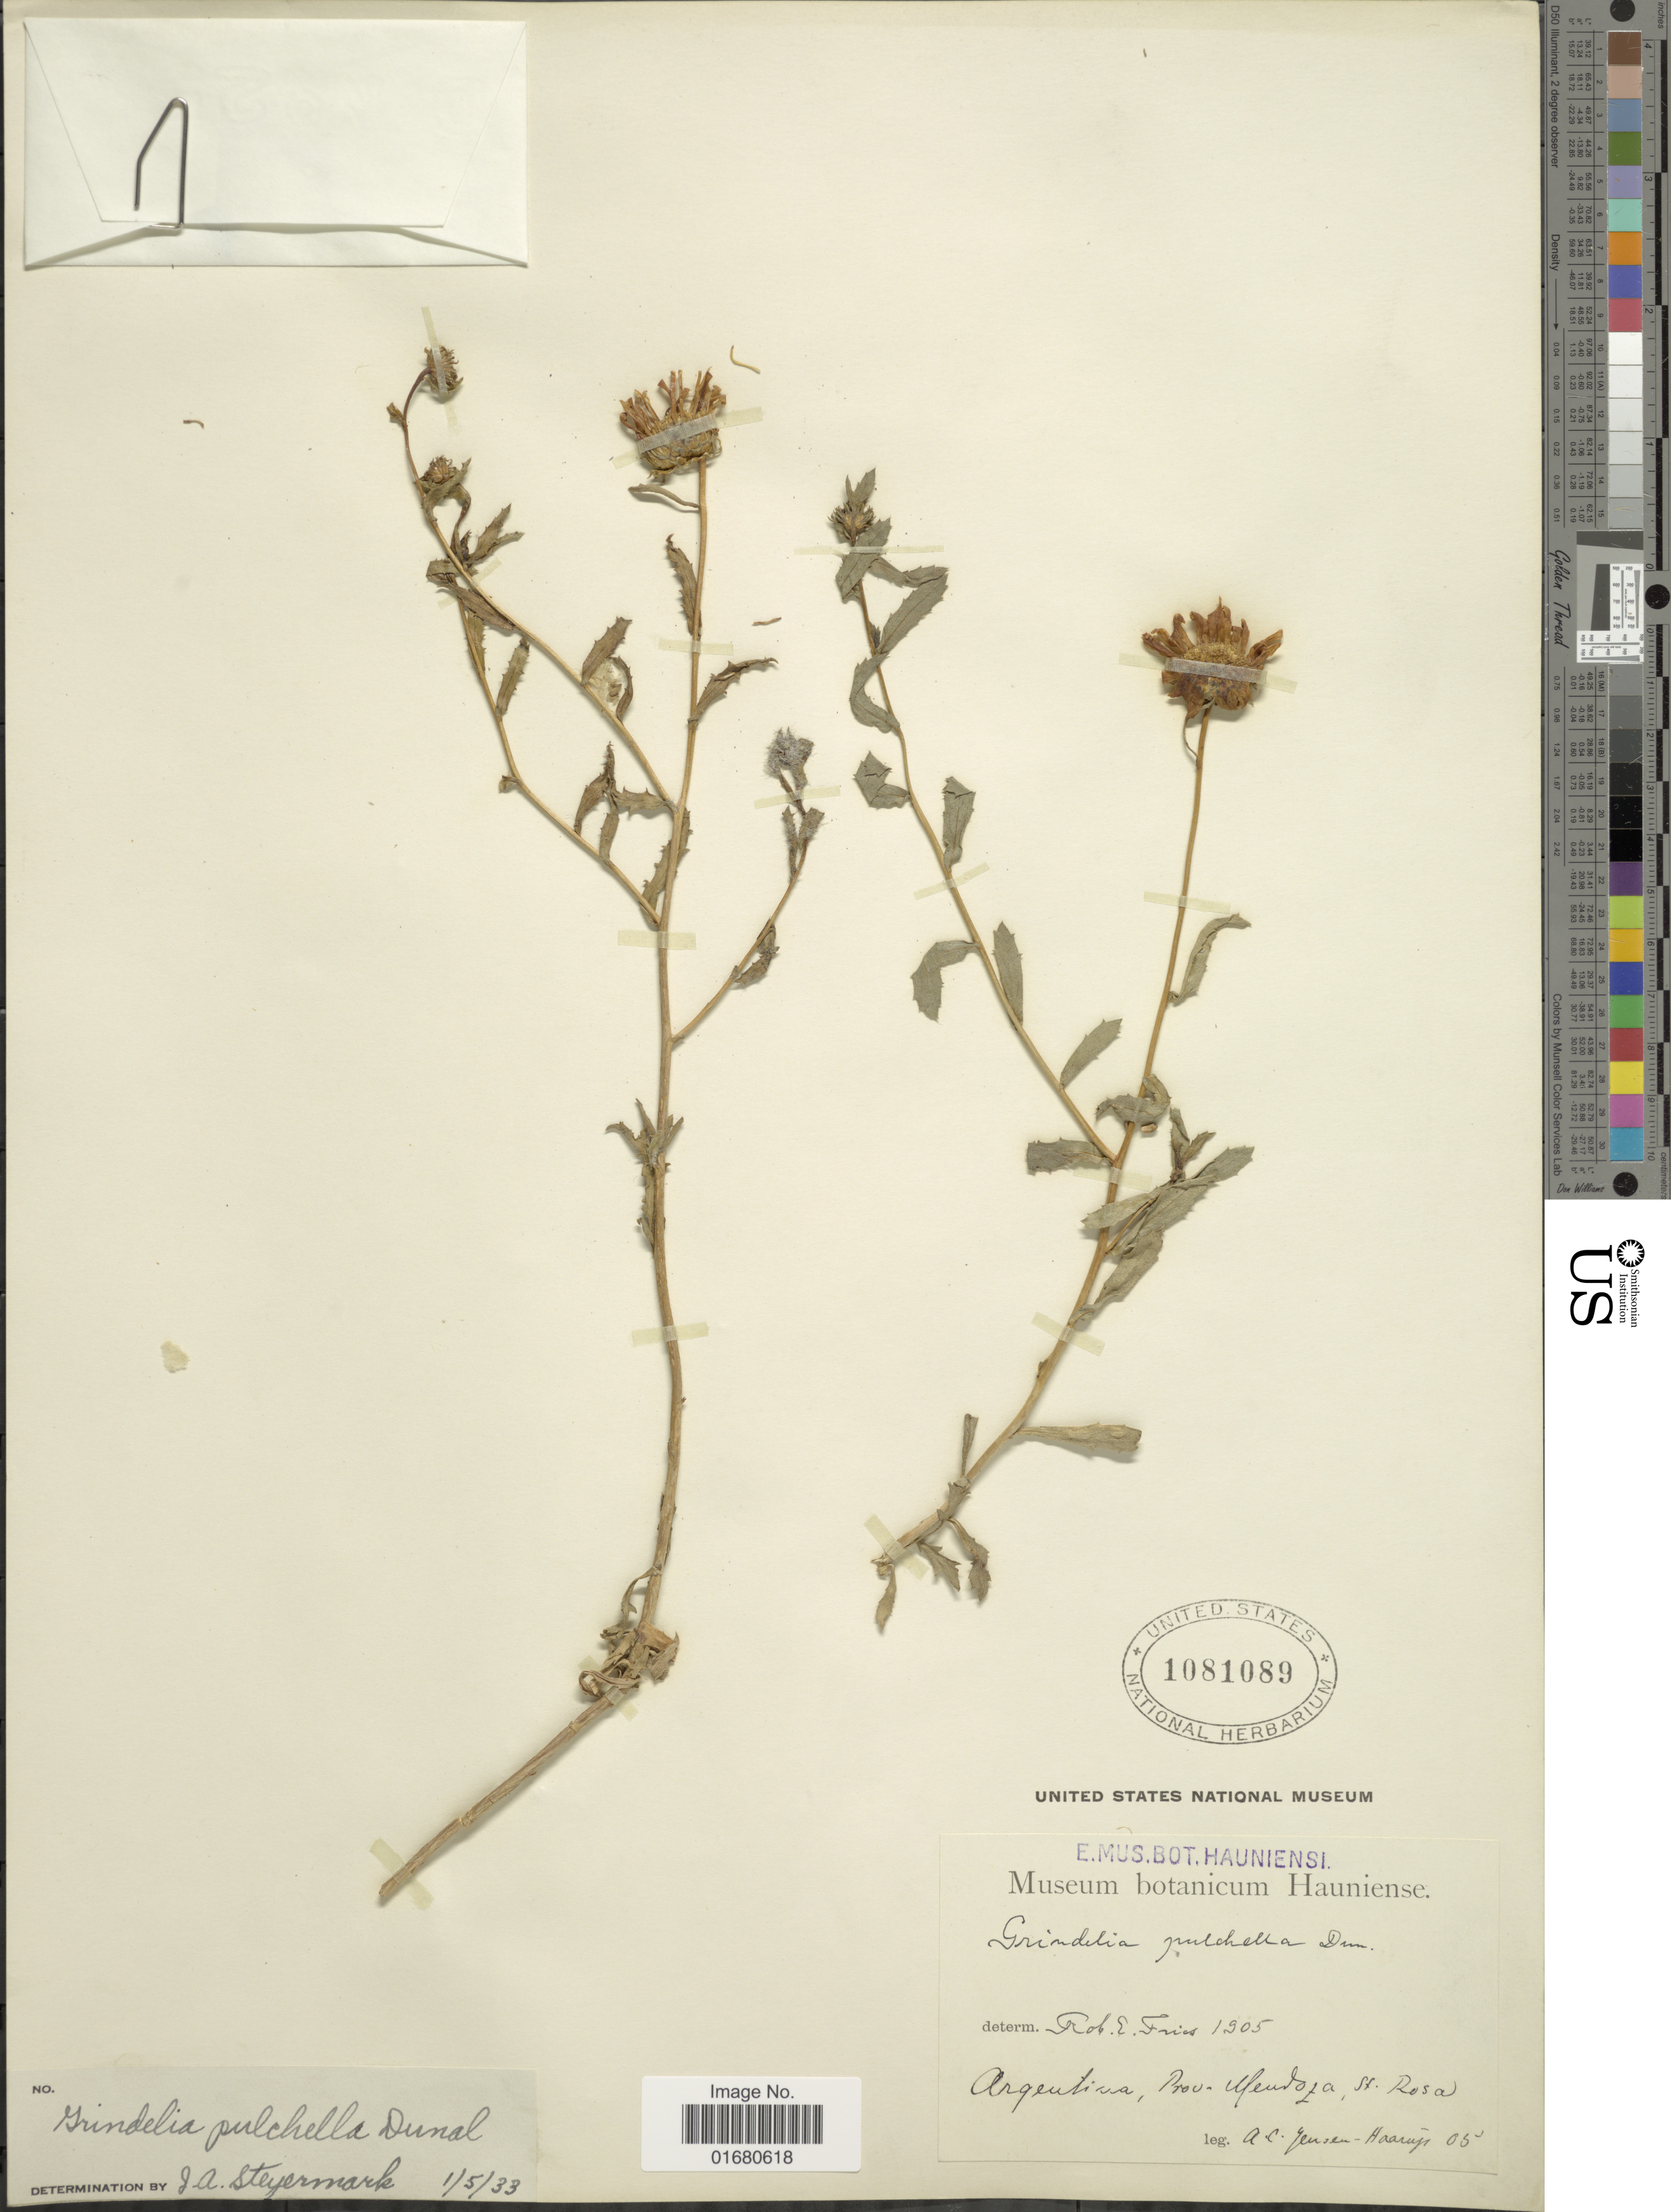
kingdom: Plantae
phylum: Tracheophyta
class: Magnoliopsida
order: Asterales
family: Asteraceae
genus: Grindelia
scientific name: Grindelia pulchella var. pulchella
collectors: A. C. Jensen-Haarup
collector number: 05?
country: Argentina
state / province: Mendoza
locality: St. Rosa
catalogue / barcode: US 1081089